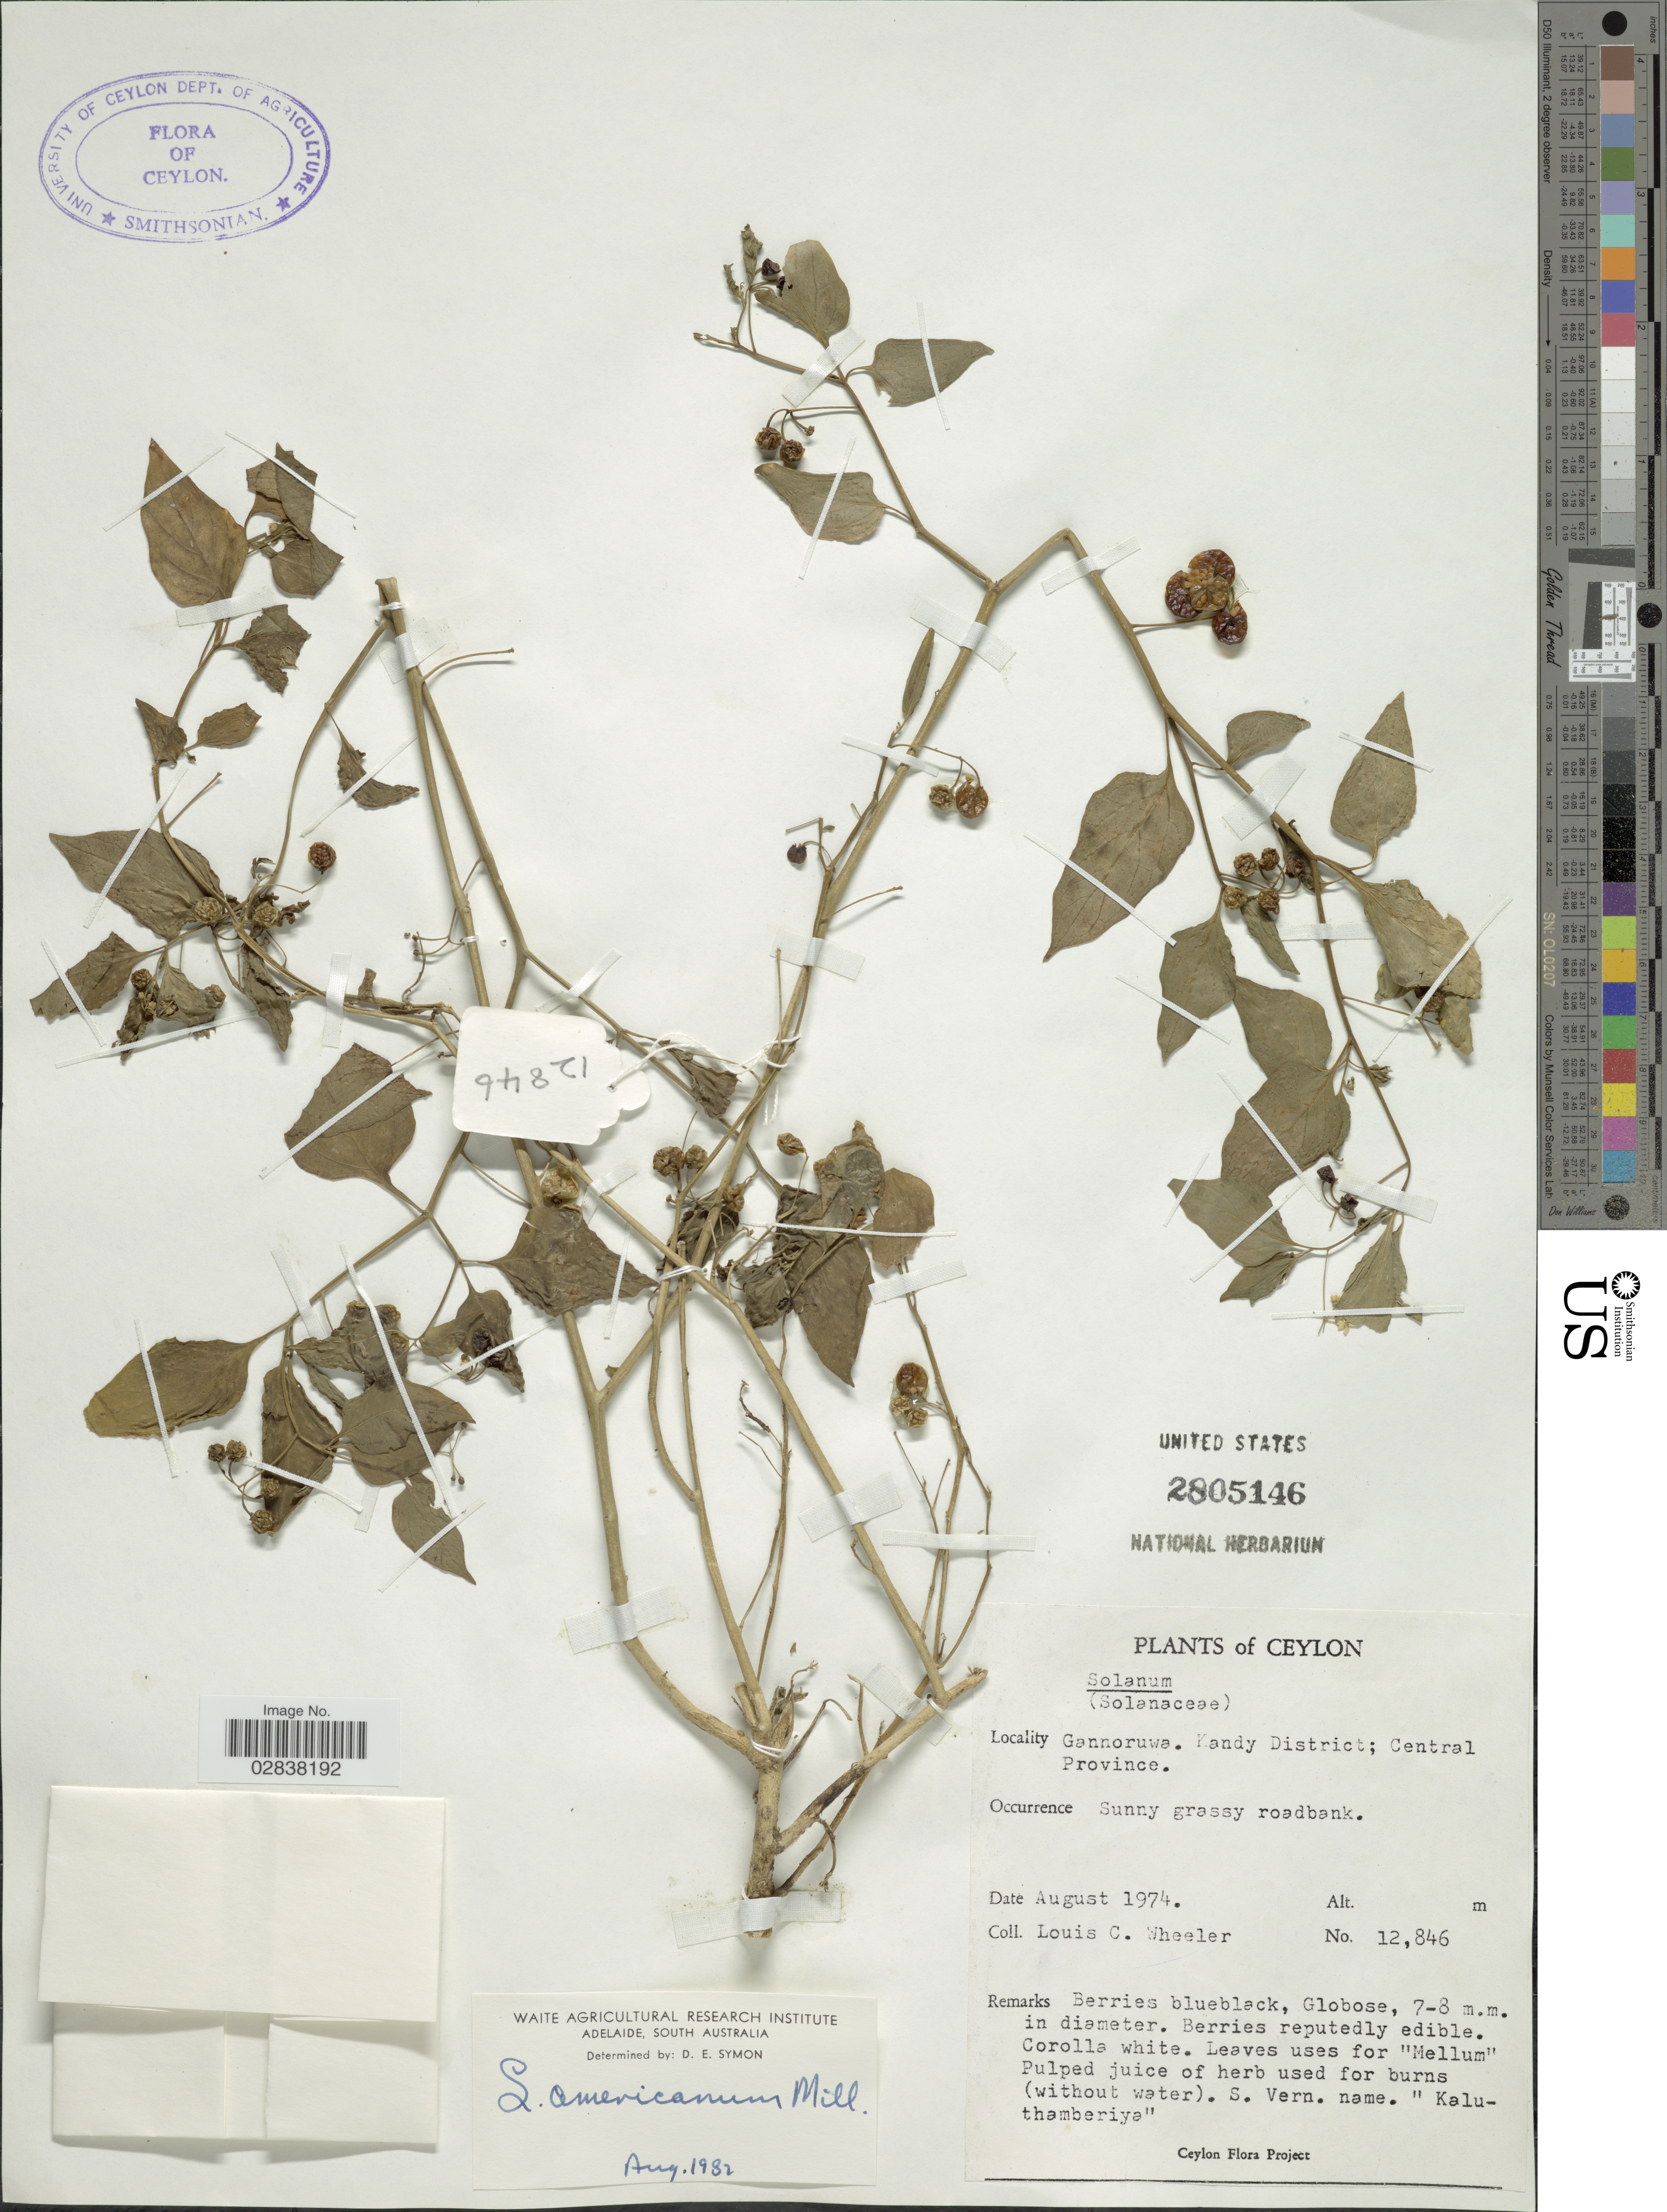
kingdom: Plantae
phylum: Tracheophyta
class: Magnoliopsida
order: Solanales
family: Solanaceae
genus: Solanum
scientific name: Solanum americanum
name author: Mill.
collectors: L. C. Wheeler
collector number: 12846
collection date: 1974-08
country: Sri Lanka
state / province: Central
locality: Ceylon, Gannoruwa, Kandy District.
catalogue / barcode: US 2805146